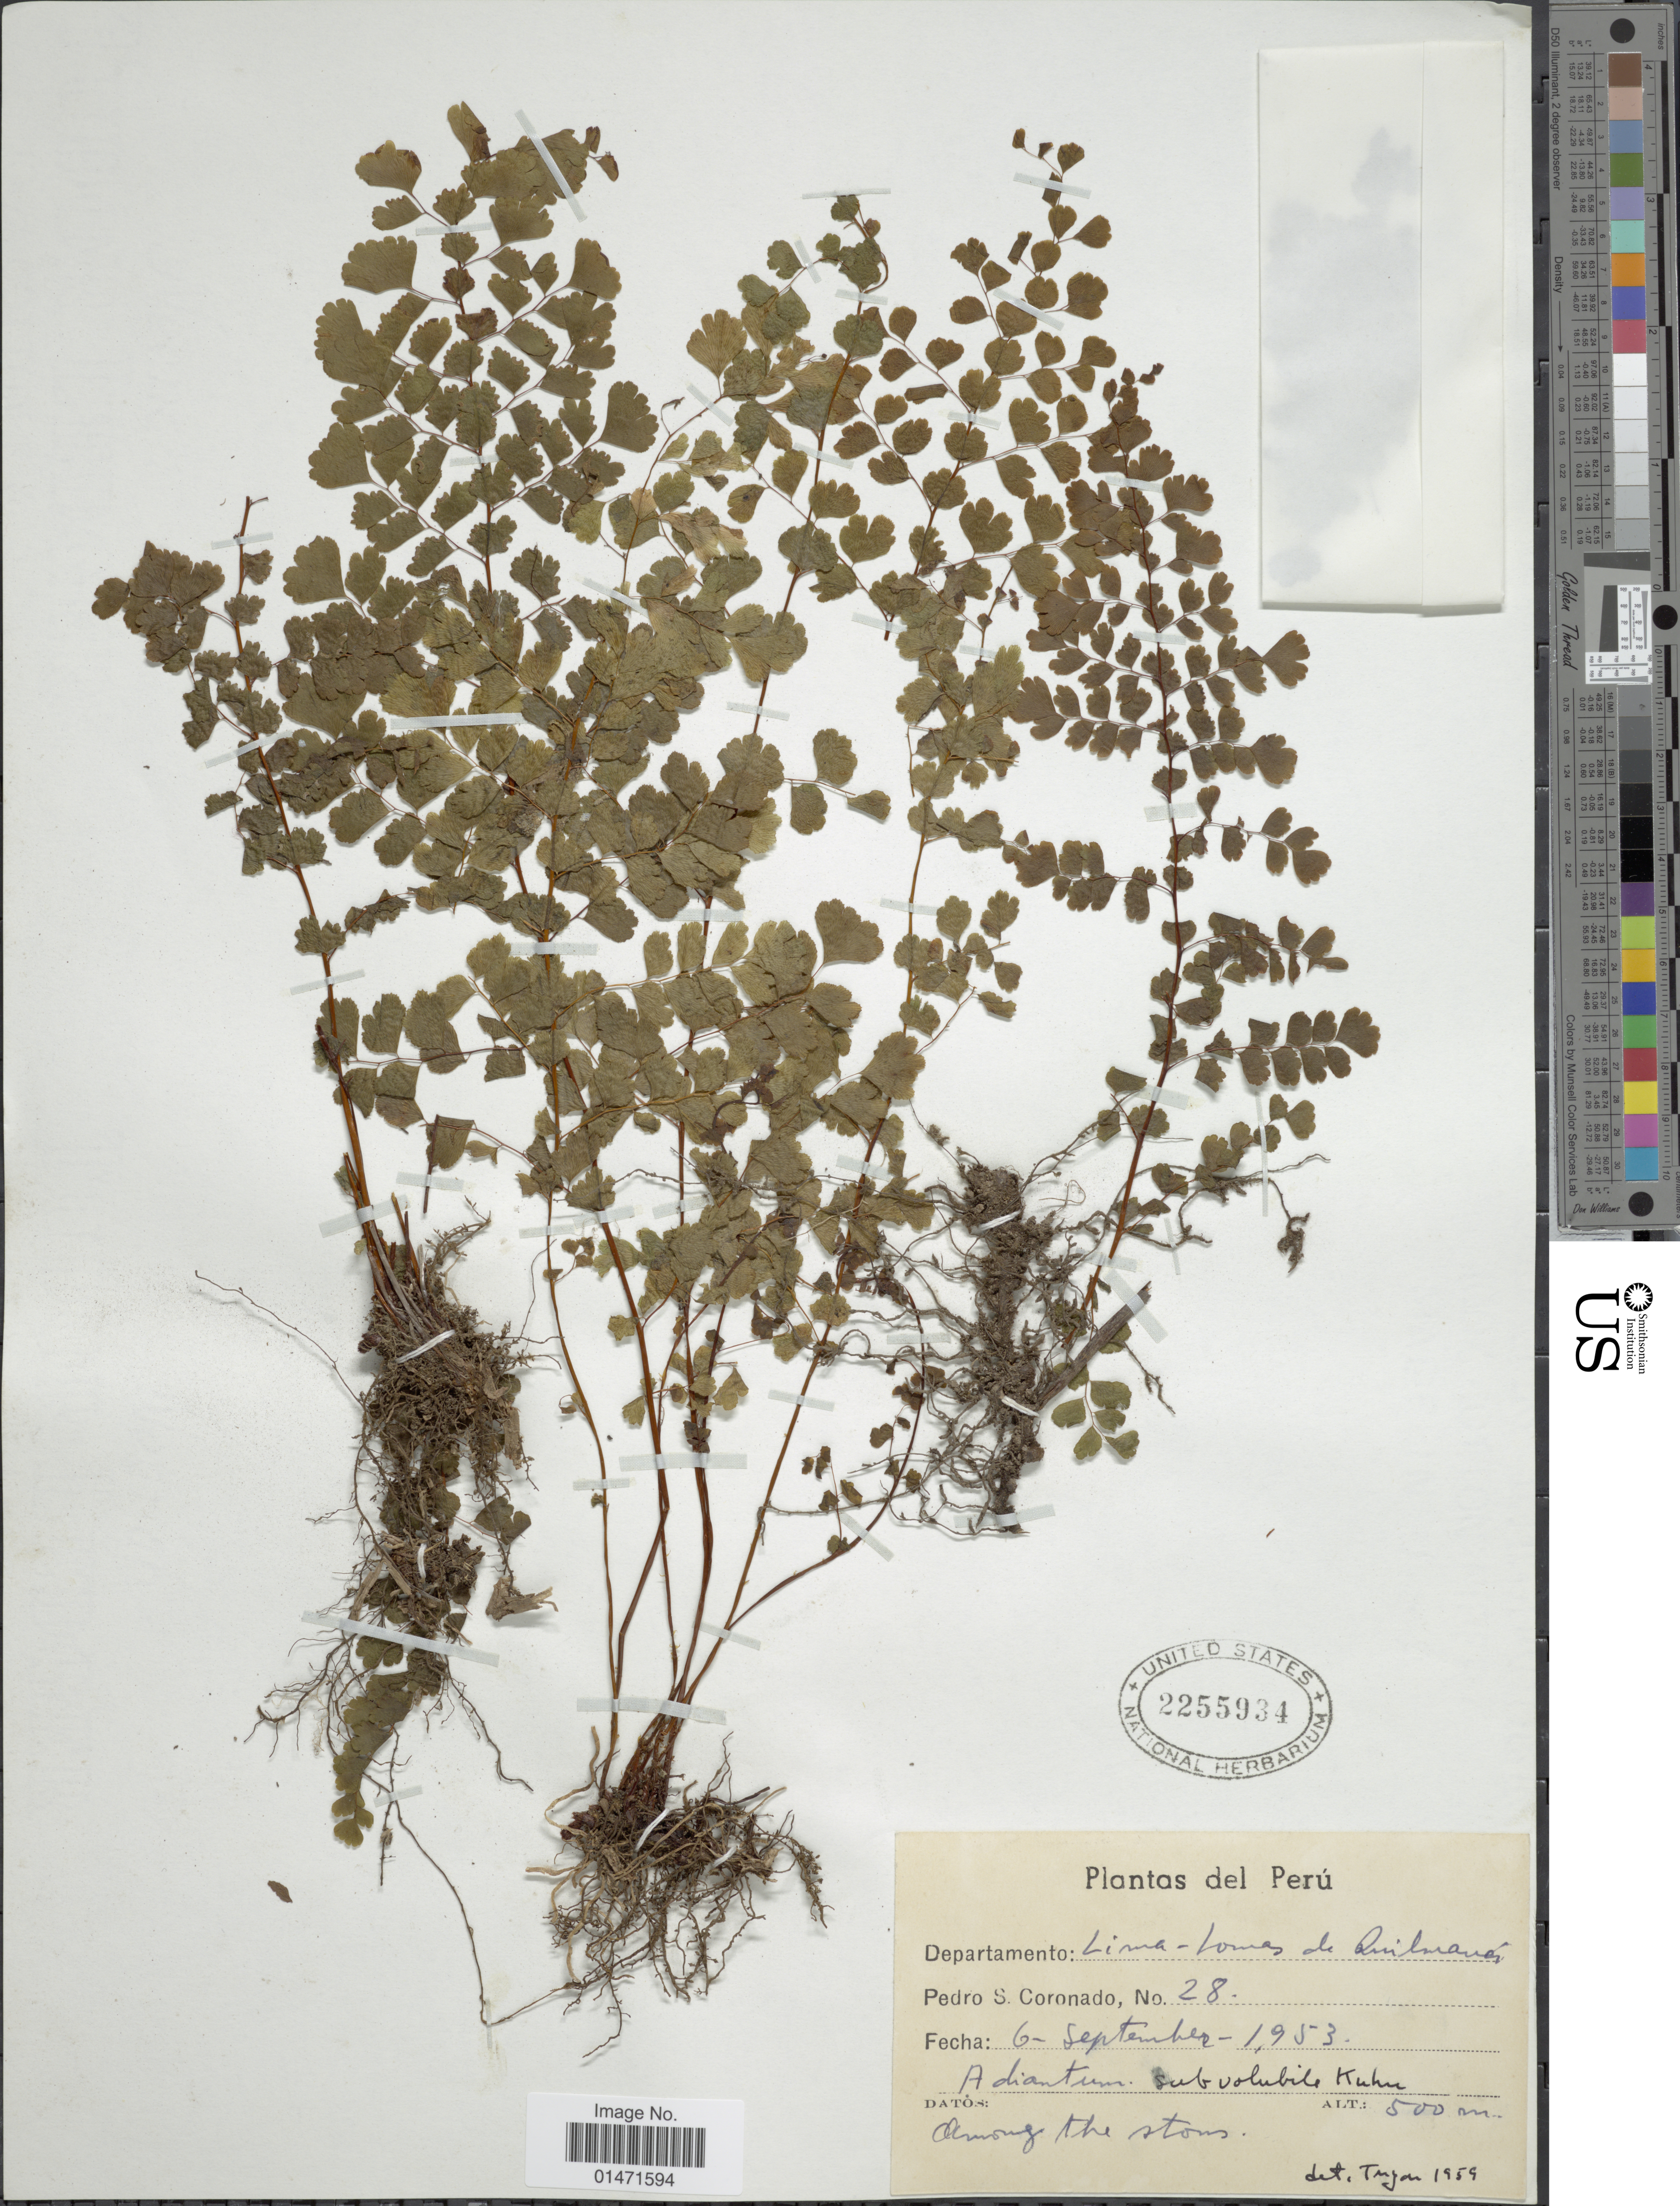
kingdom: Plantae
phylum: Tracheophyta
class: Polypodiopsida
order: Polypodiales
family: Pteridaceae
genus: Adiantum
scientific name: Adiantum subvolubile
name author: Mett. ex Kuhn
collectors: P. Coronado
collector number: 28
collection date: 1953-09-06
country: Peru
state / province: Lima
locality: Lomas de Quilmaná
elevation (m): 500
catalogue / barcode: US 2255934